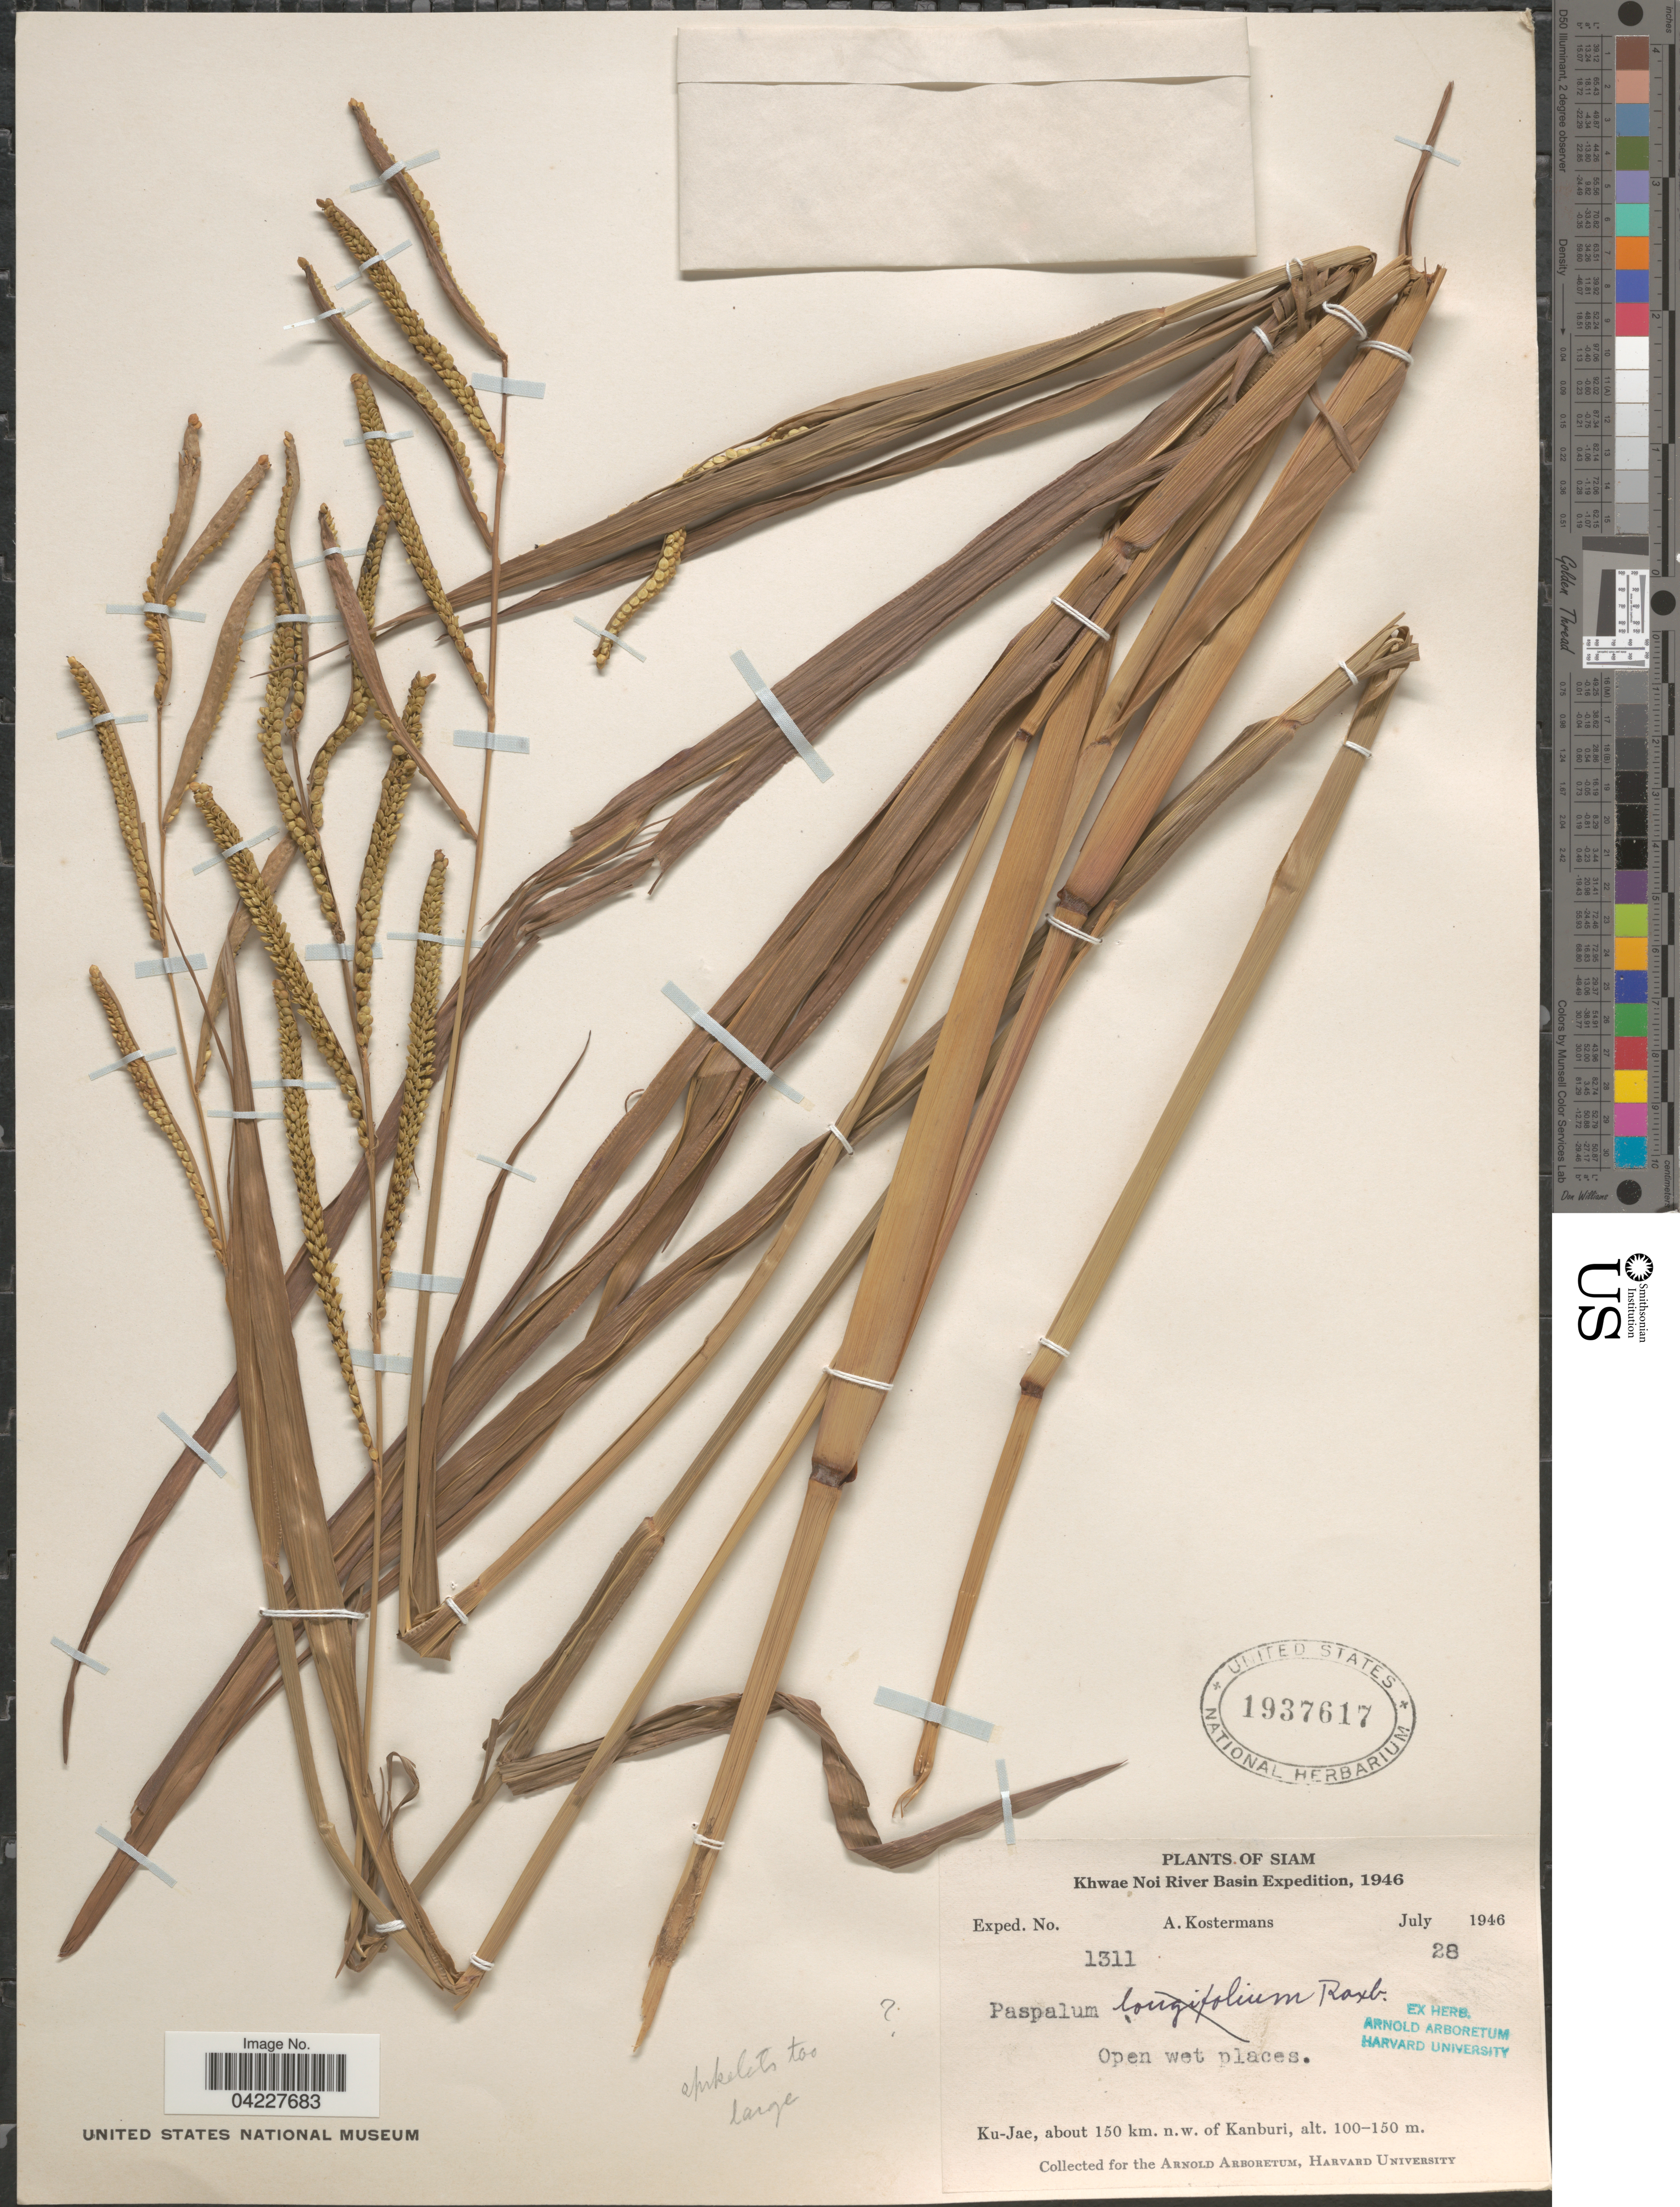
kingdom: Plantae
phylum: Tracheophyta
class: Liliopsida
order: Poales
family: Poaceae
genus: Paspalum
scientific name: Paspalum sp.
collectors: A. J. G. Kostermans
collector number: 1311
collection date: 1946-07-28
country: Thailand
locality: Siam. Khwae Noi River Basin Expedition, 1946. Ku-Jae, about 150 km. n.w. of Kanburi.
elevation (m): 100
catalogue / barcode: US 1937617